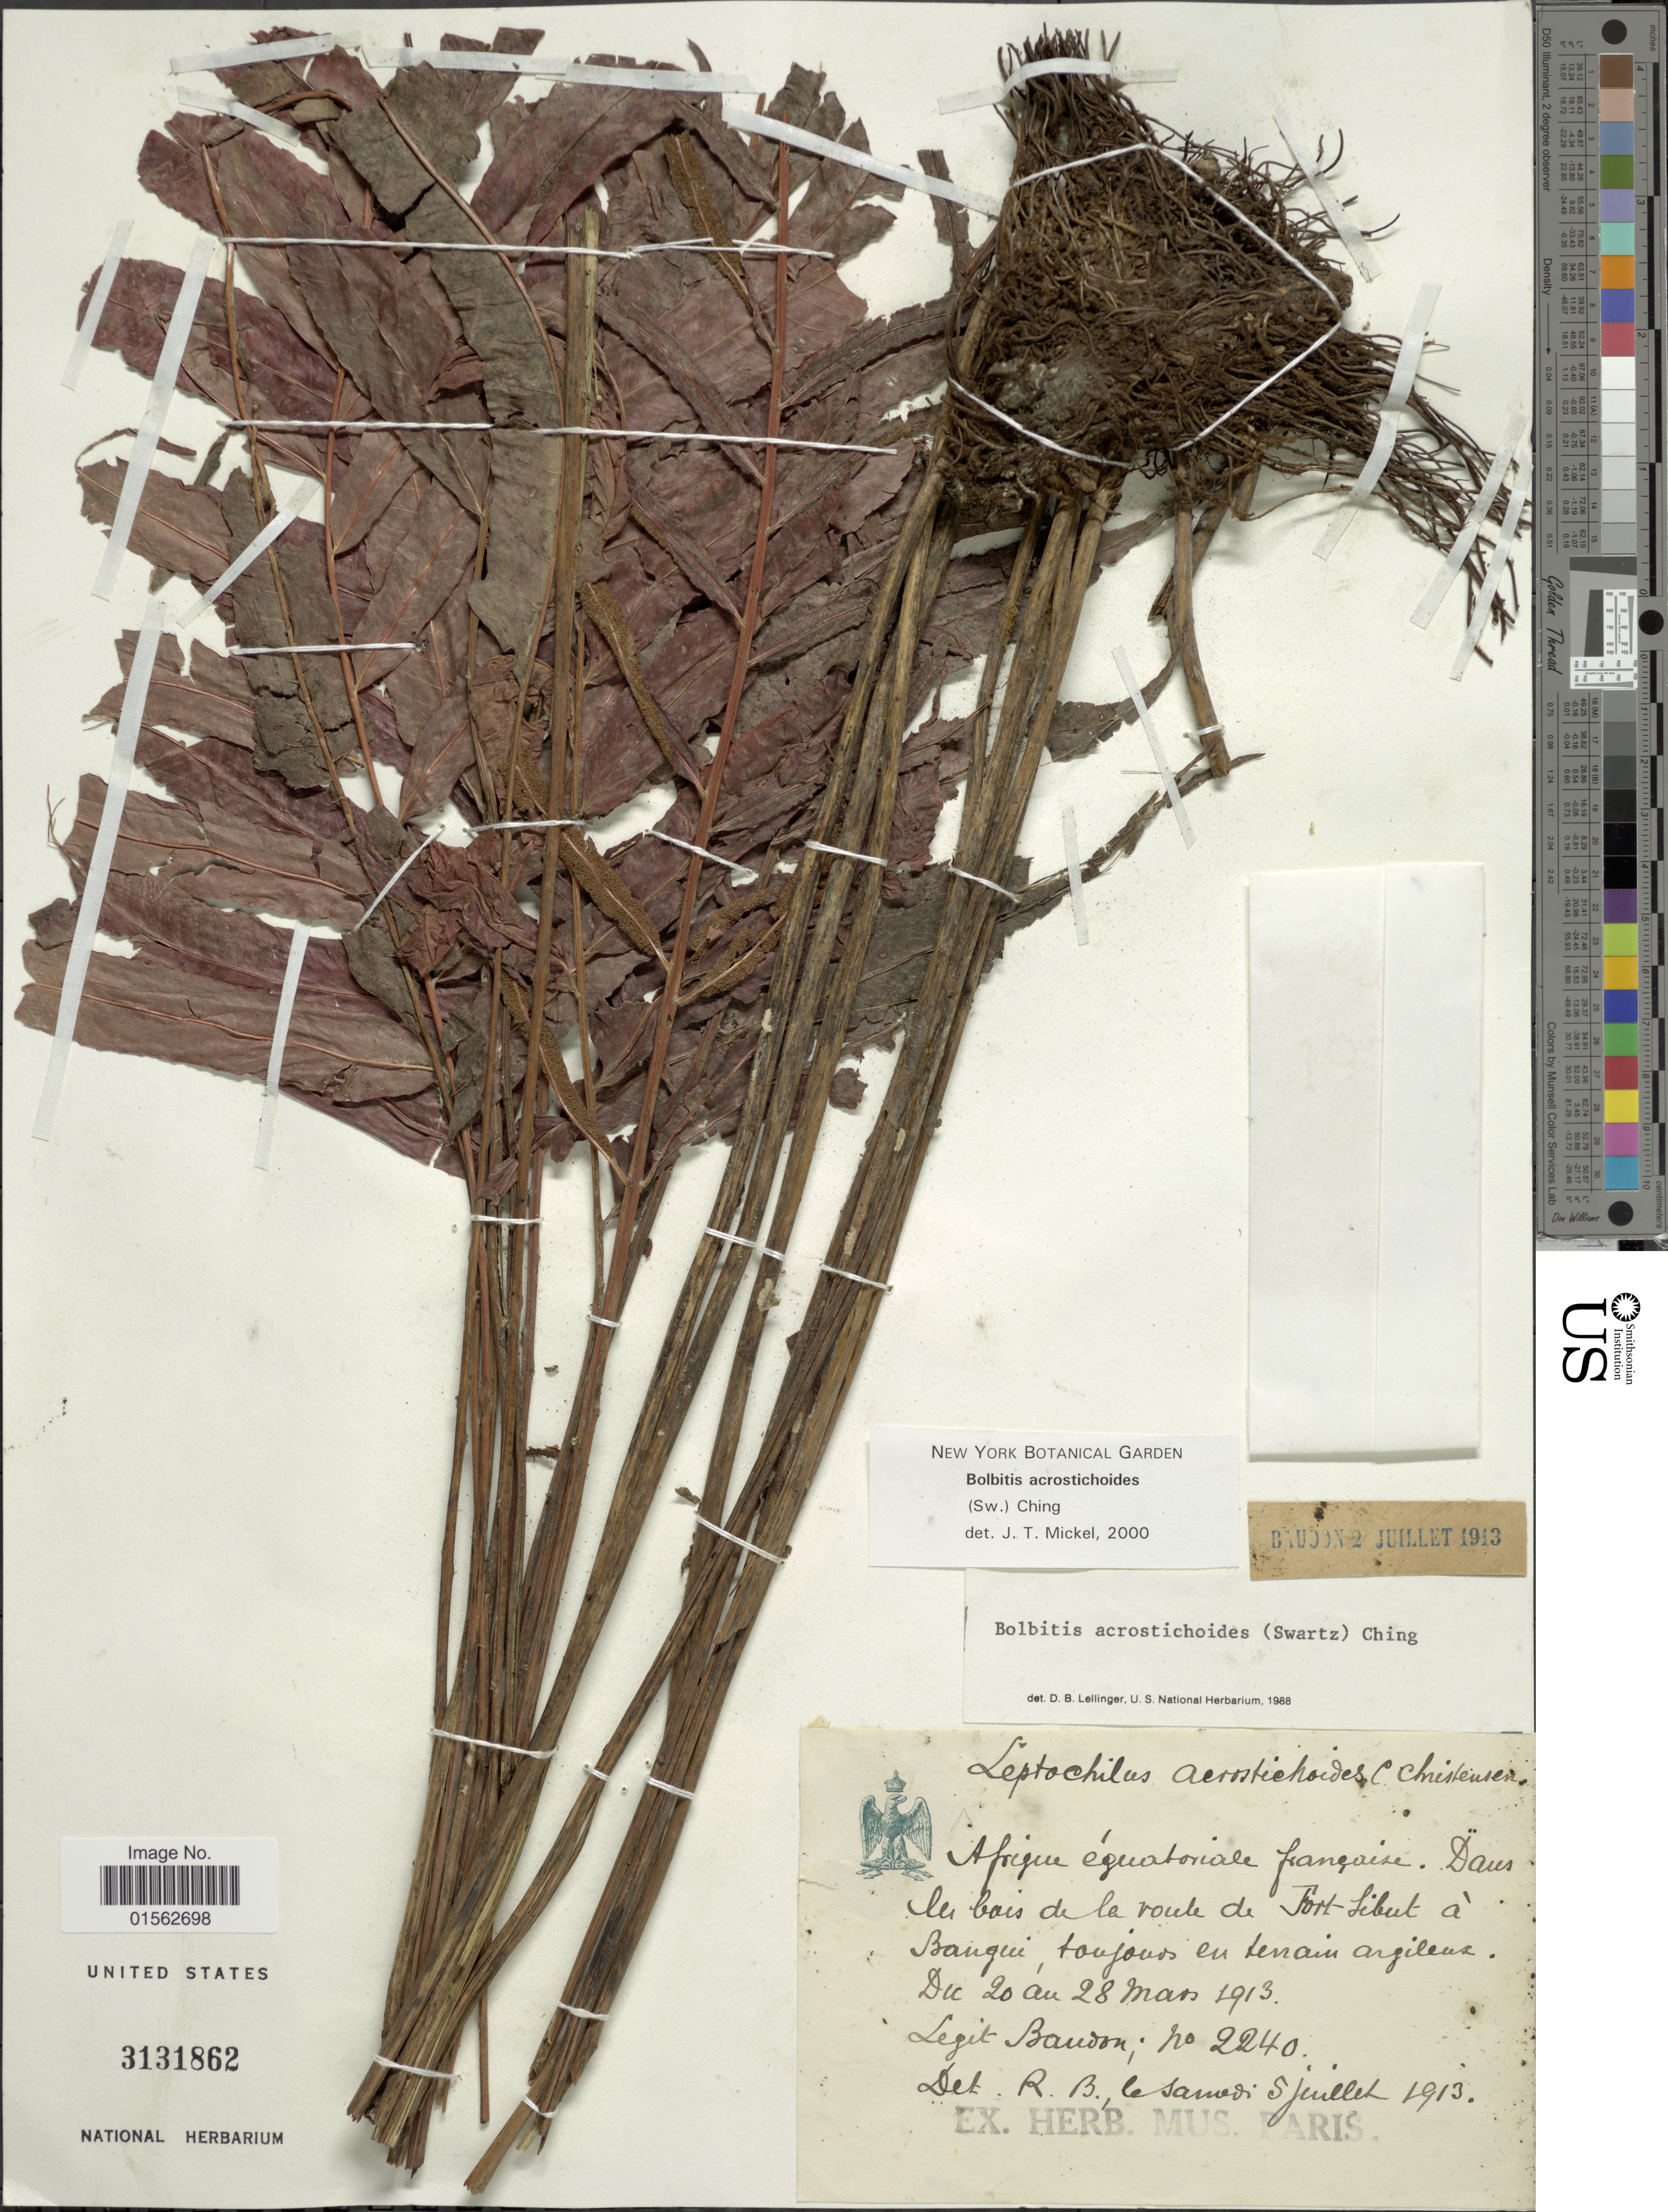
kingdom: Plantae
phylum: Tracheophyta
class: Polypodiopsida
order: Polypodiales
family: Dryopteridaceae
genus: Bolbitis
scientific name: Bolbitis acrostichoides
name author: (Hook.) Ching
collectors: Baudon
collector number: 2240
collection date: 1913-03-28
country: Central African Republic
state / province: Kemo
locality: Afrique équatoriale francaise, Dans les bois de la route de Fort- Sibut á Bangui toujours en terrain argileux.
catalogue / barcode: US 3131862